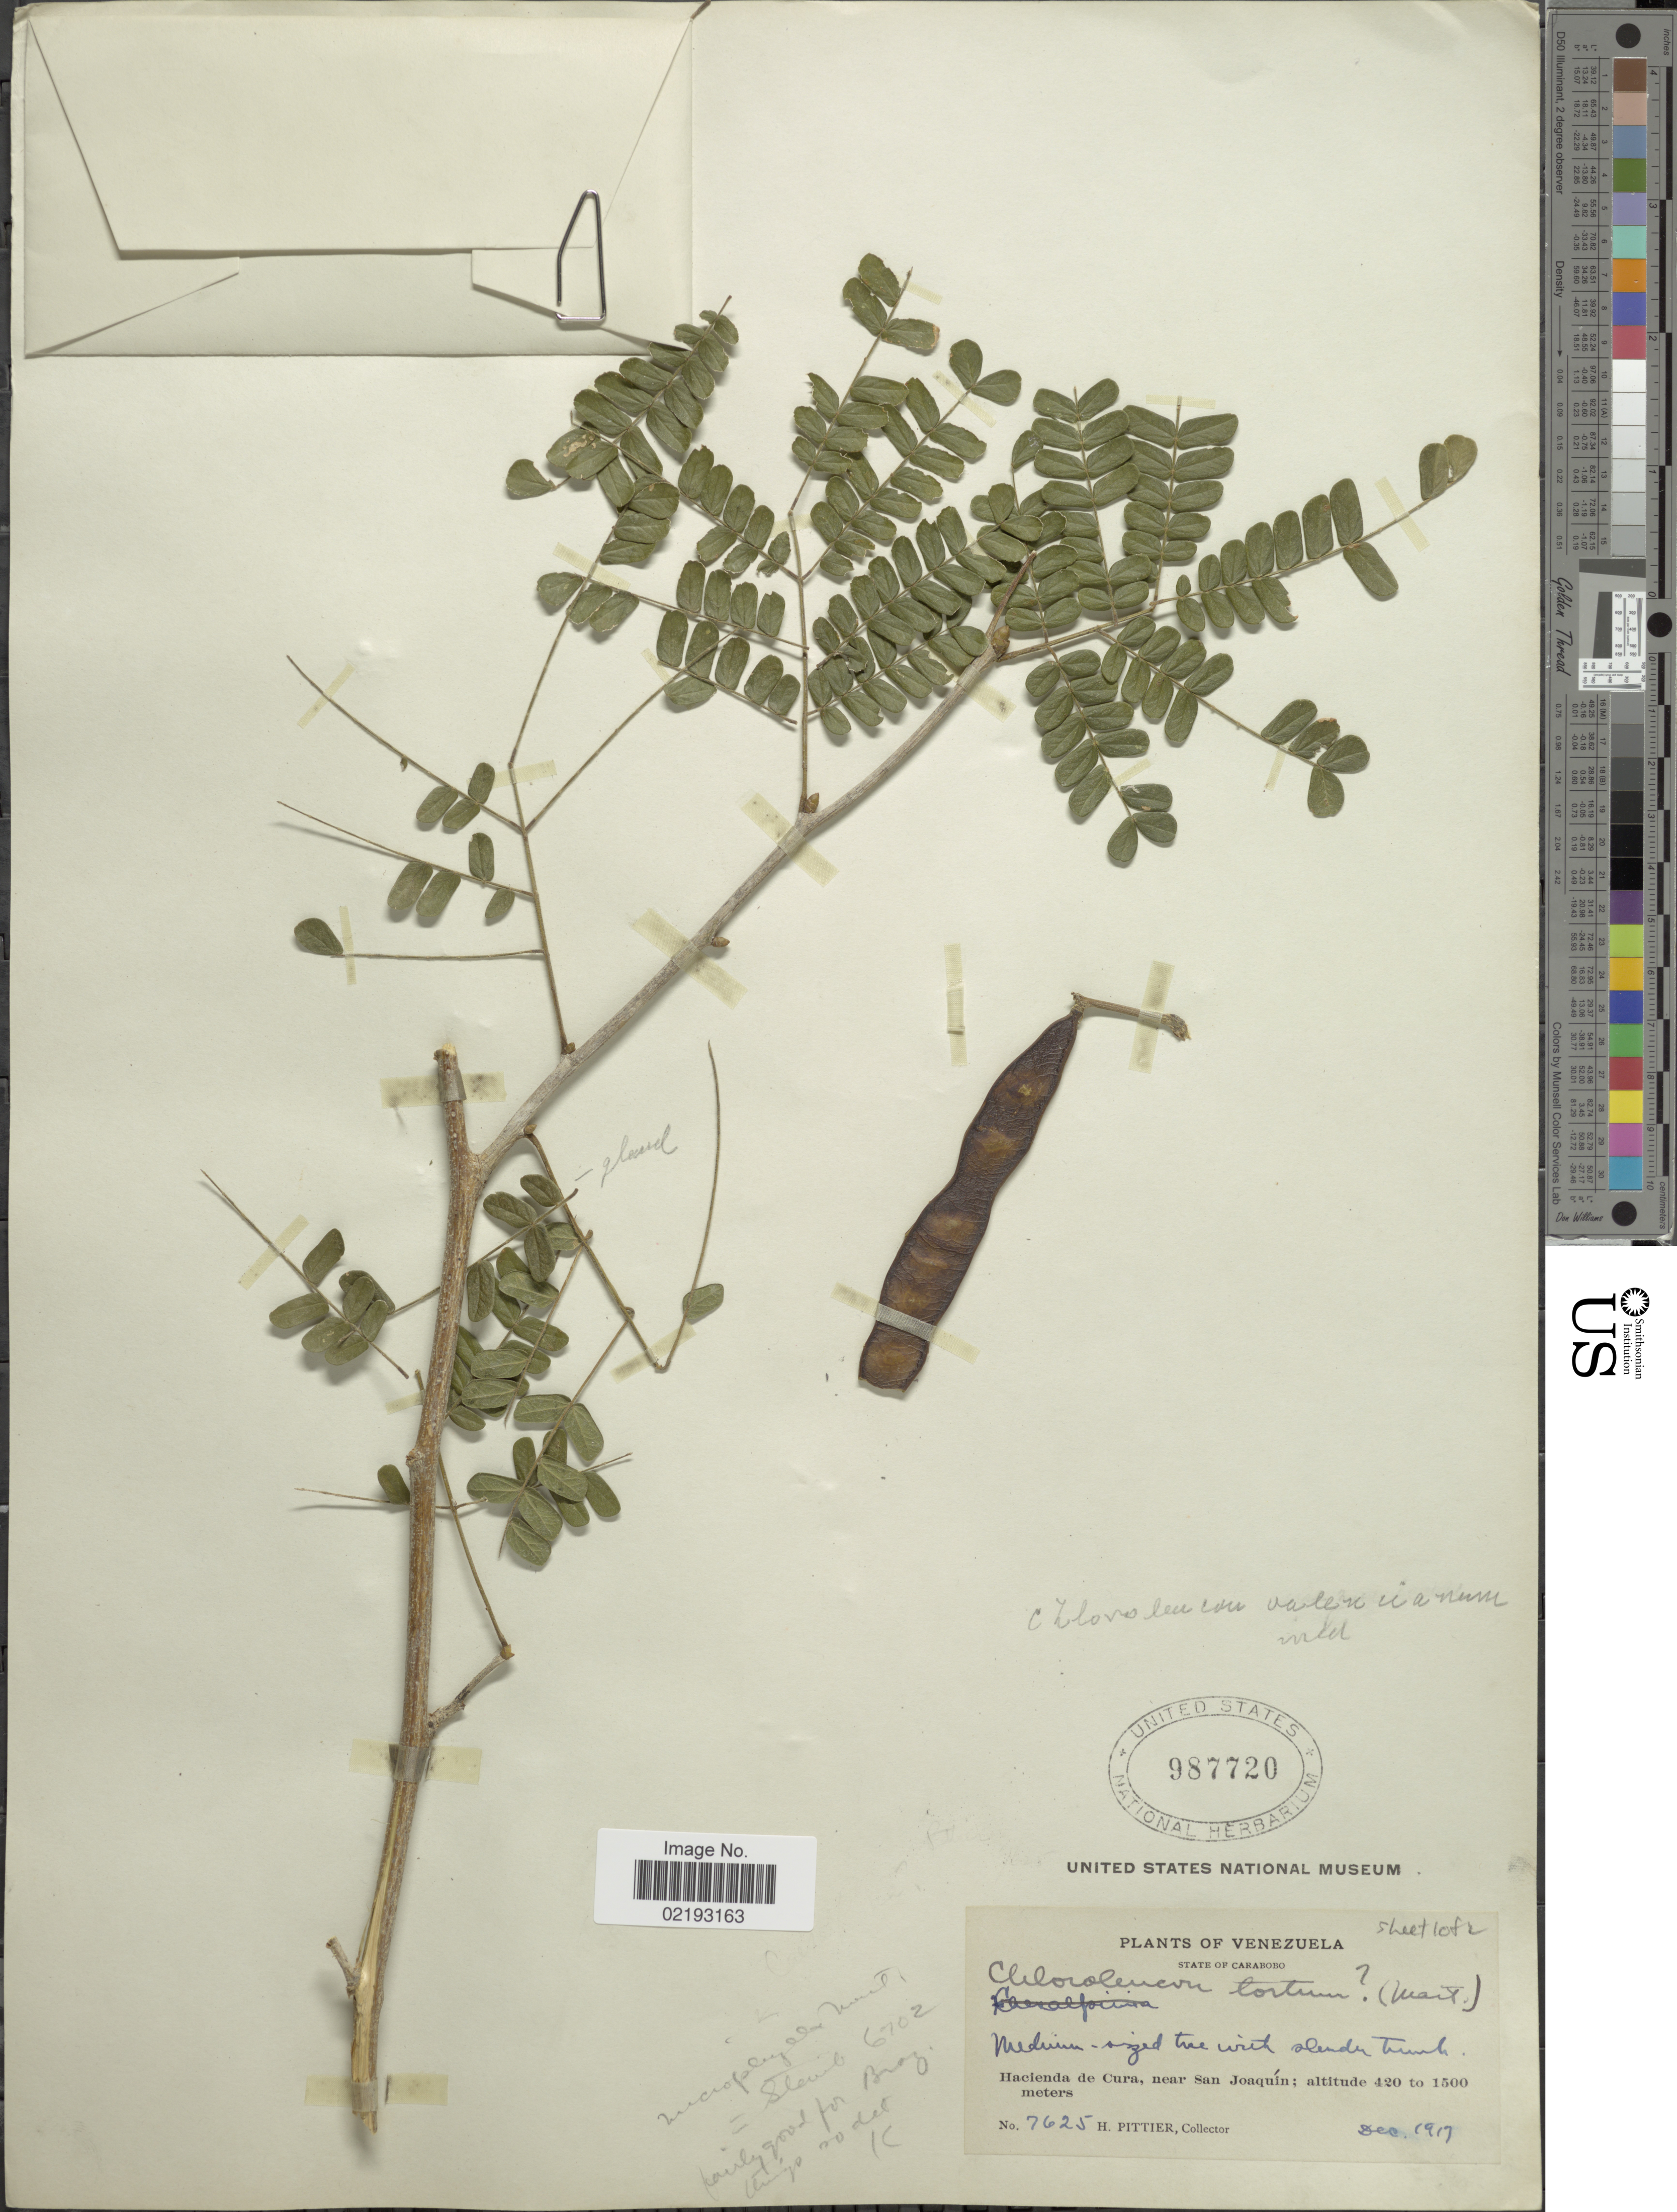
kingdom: Plantae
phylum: Tracheophyta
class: Magnoliopsida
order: Fabales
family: Fabaceae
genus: Chloroleucon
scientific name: Chloroleucon sp.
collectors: H. F. Pittier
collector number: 7625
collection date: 1917-12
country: Venezuela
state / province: Carabobo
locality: Hacienda de Cura, near San Joaquin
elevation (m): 420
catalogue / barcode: US 987720